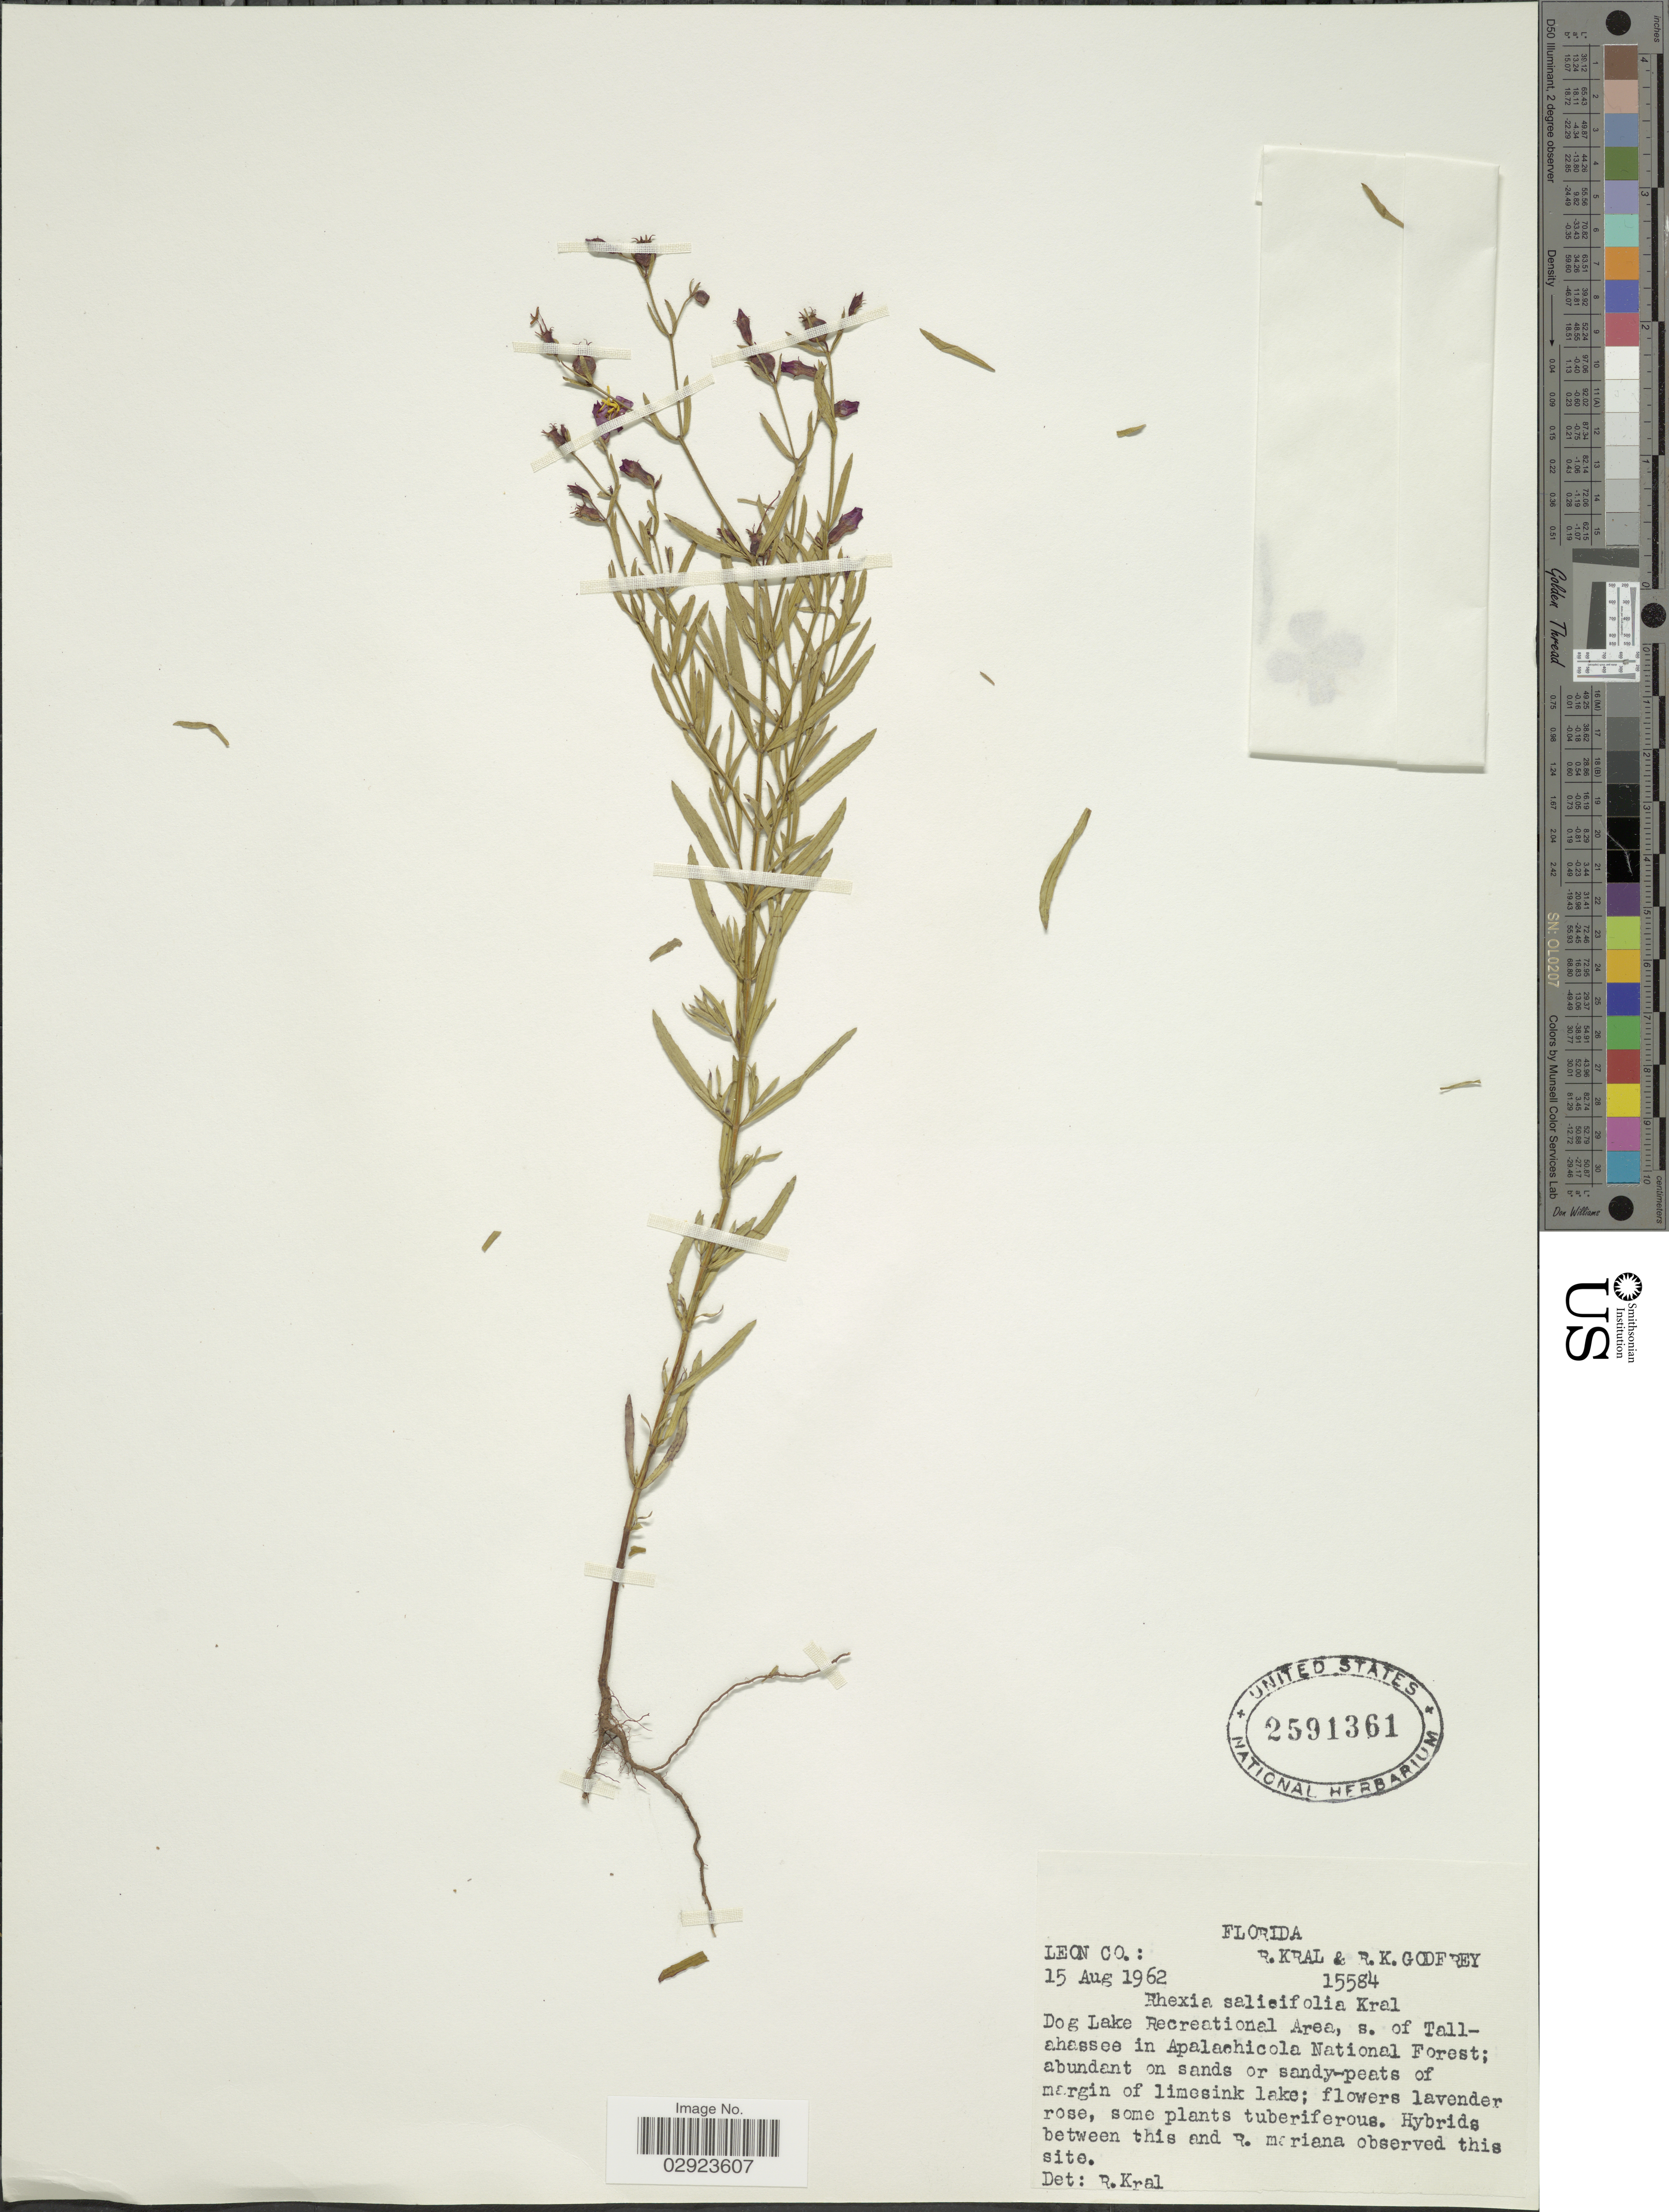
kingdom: Plantae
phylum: Tracheophyta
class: Magnoliopsida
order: Myrtales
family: Melastomataceae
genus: Rhexia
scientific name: Rhexia salicifolia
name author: Kral & Bostick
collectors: R. Kral & R. K. Godfrey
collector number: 15584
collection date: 1962-08-15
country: United States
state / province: Florida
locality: Leon Co. Dog Lake Recreational Area, s. of Tallahassee in Apalachicola National Forest.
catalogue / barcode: US 2591361